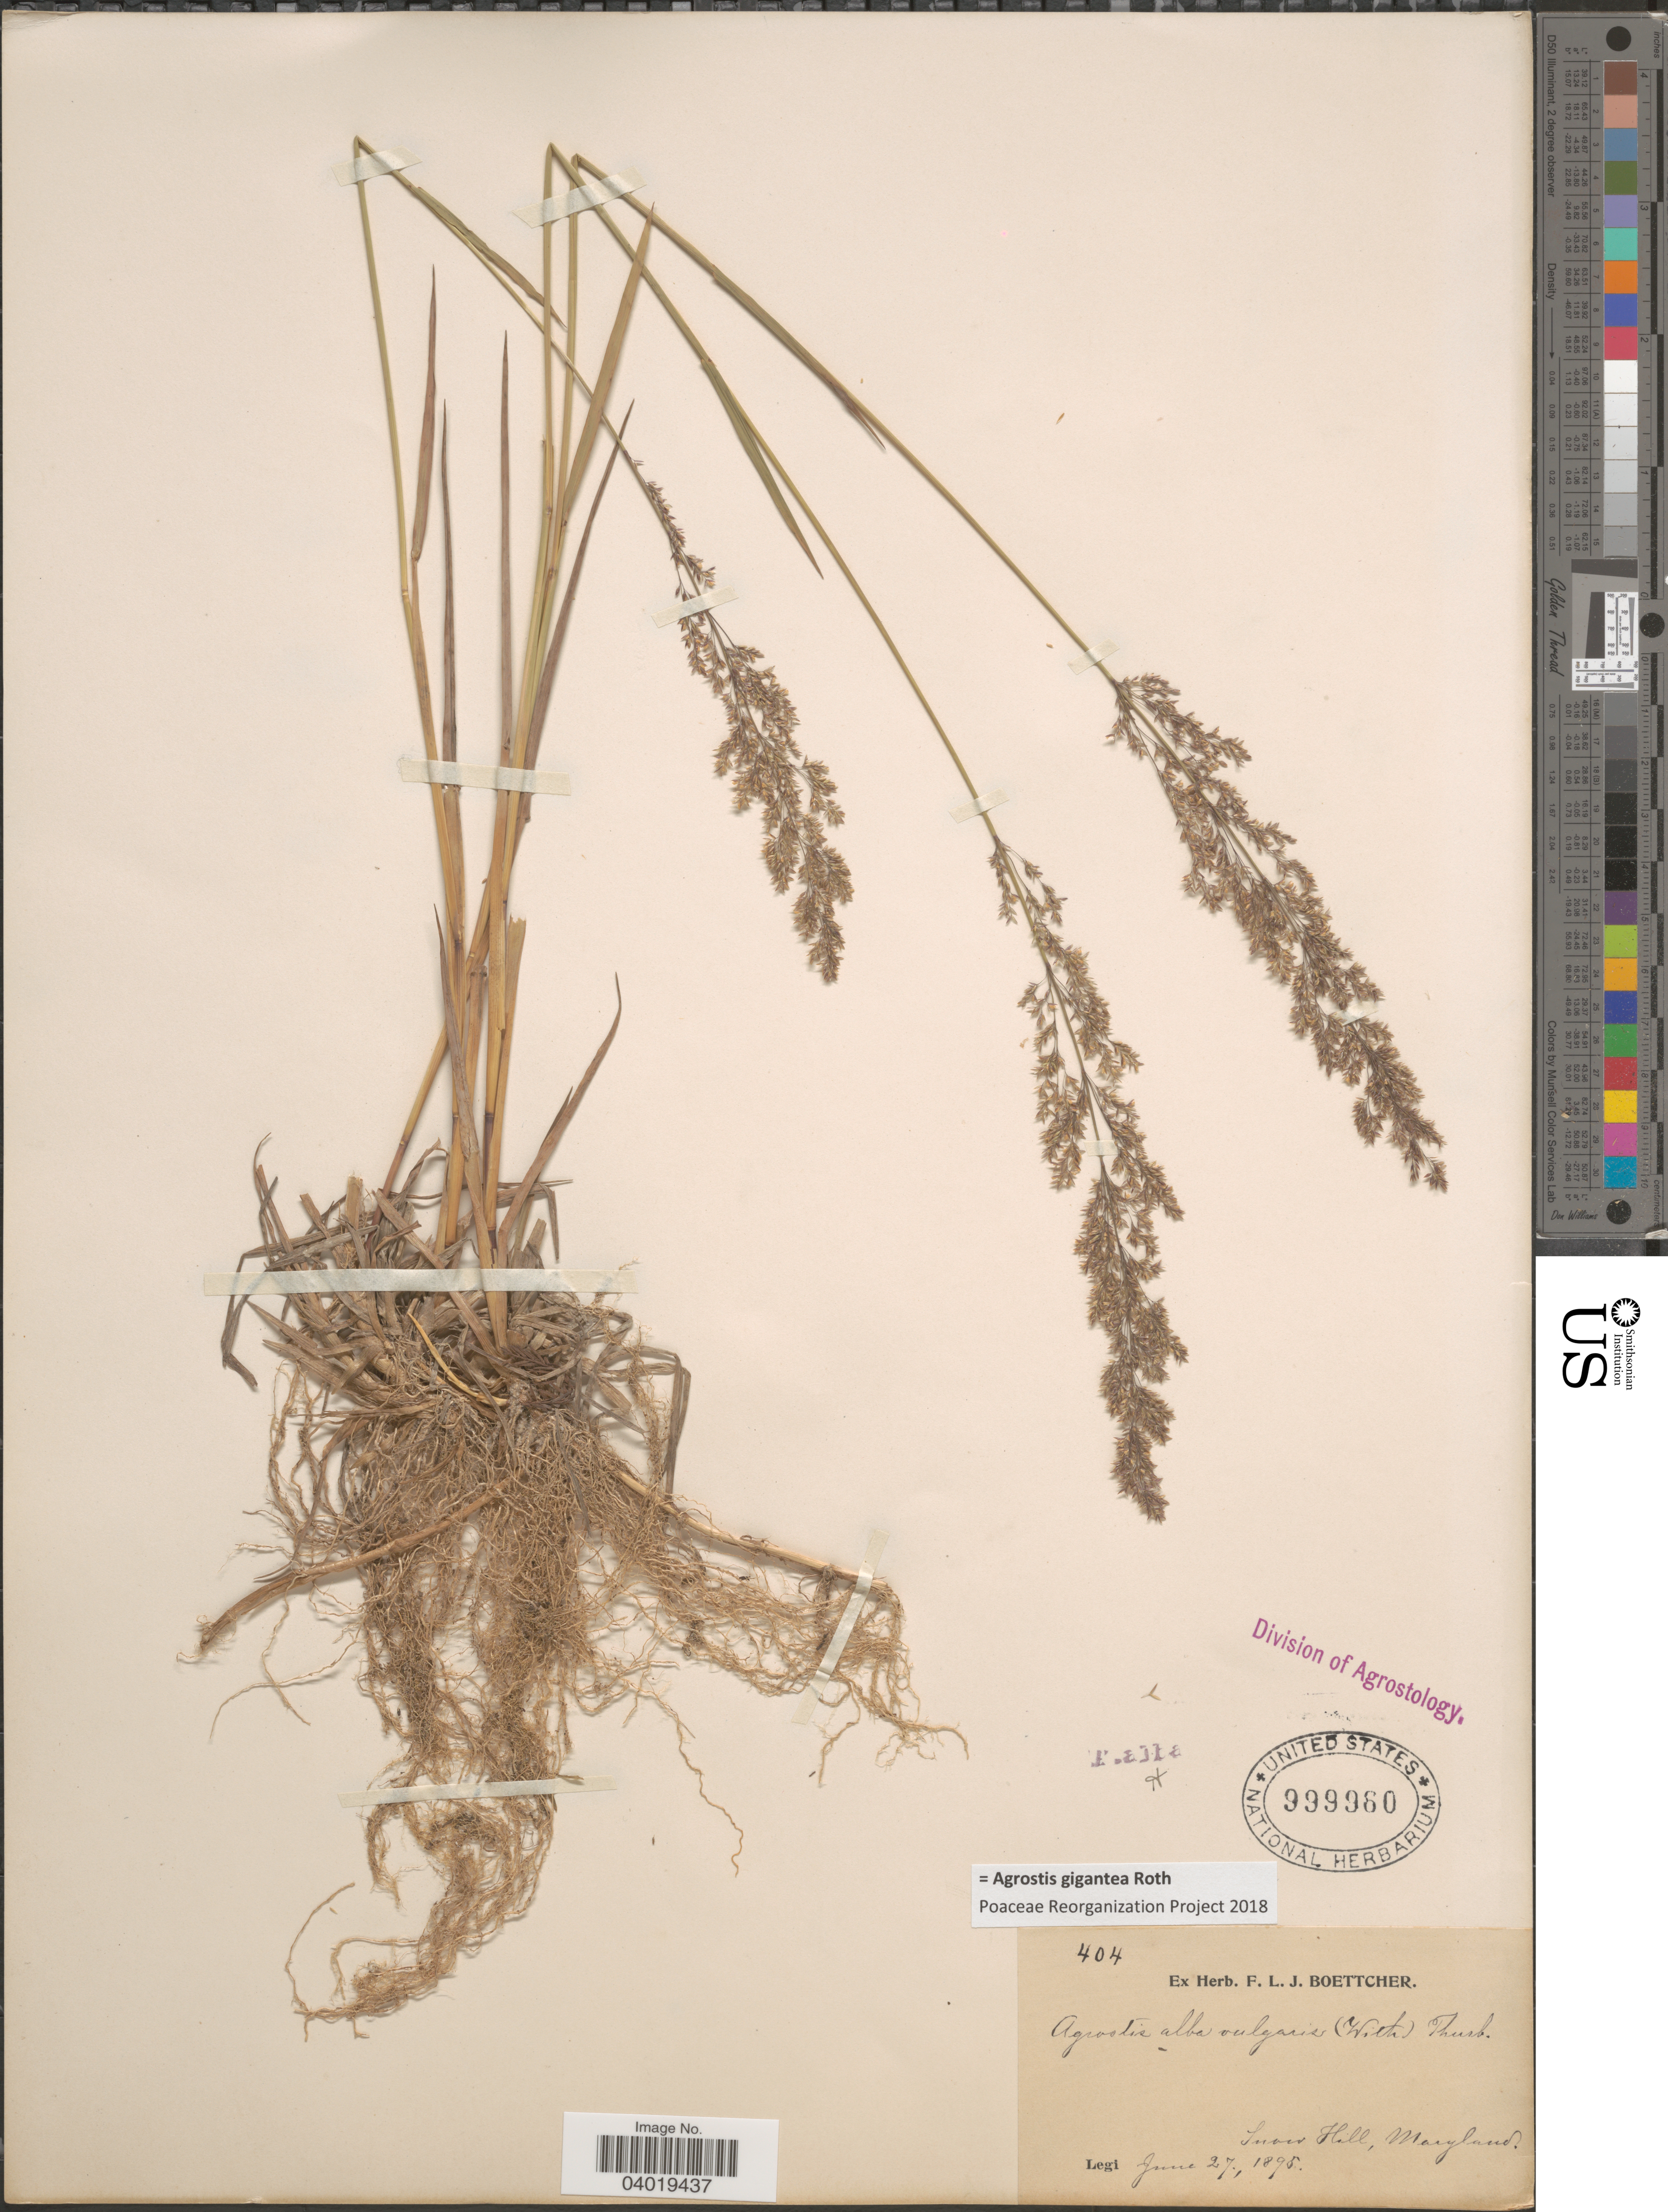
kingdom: Plantae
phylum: Tracheophyta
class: Liliopsida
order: Poales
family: Poaceae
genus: Agrostis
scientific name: Agrostis gigantea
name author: Roth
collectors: ex herb. F. L. J. Boettcher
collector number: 404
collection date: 1895-06-27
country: United States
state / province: Maryland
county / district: Worcester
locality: Snow Hill.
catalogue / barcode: US 999960